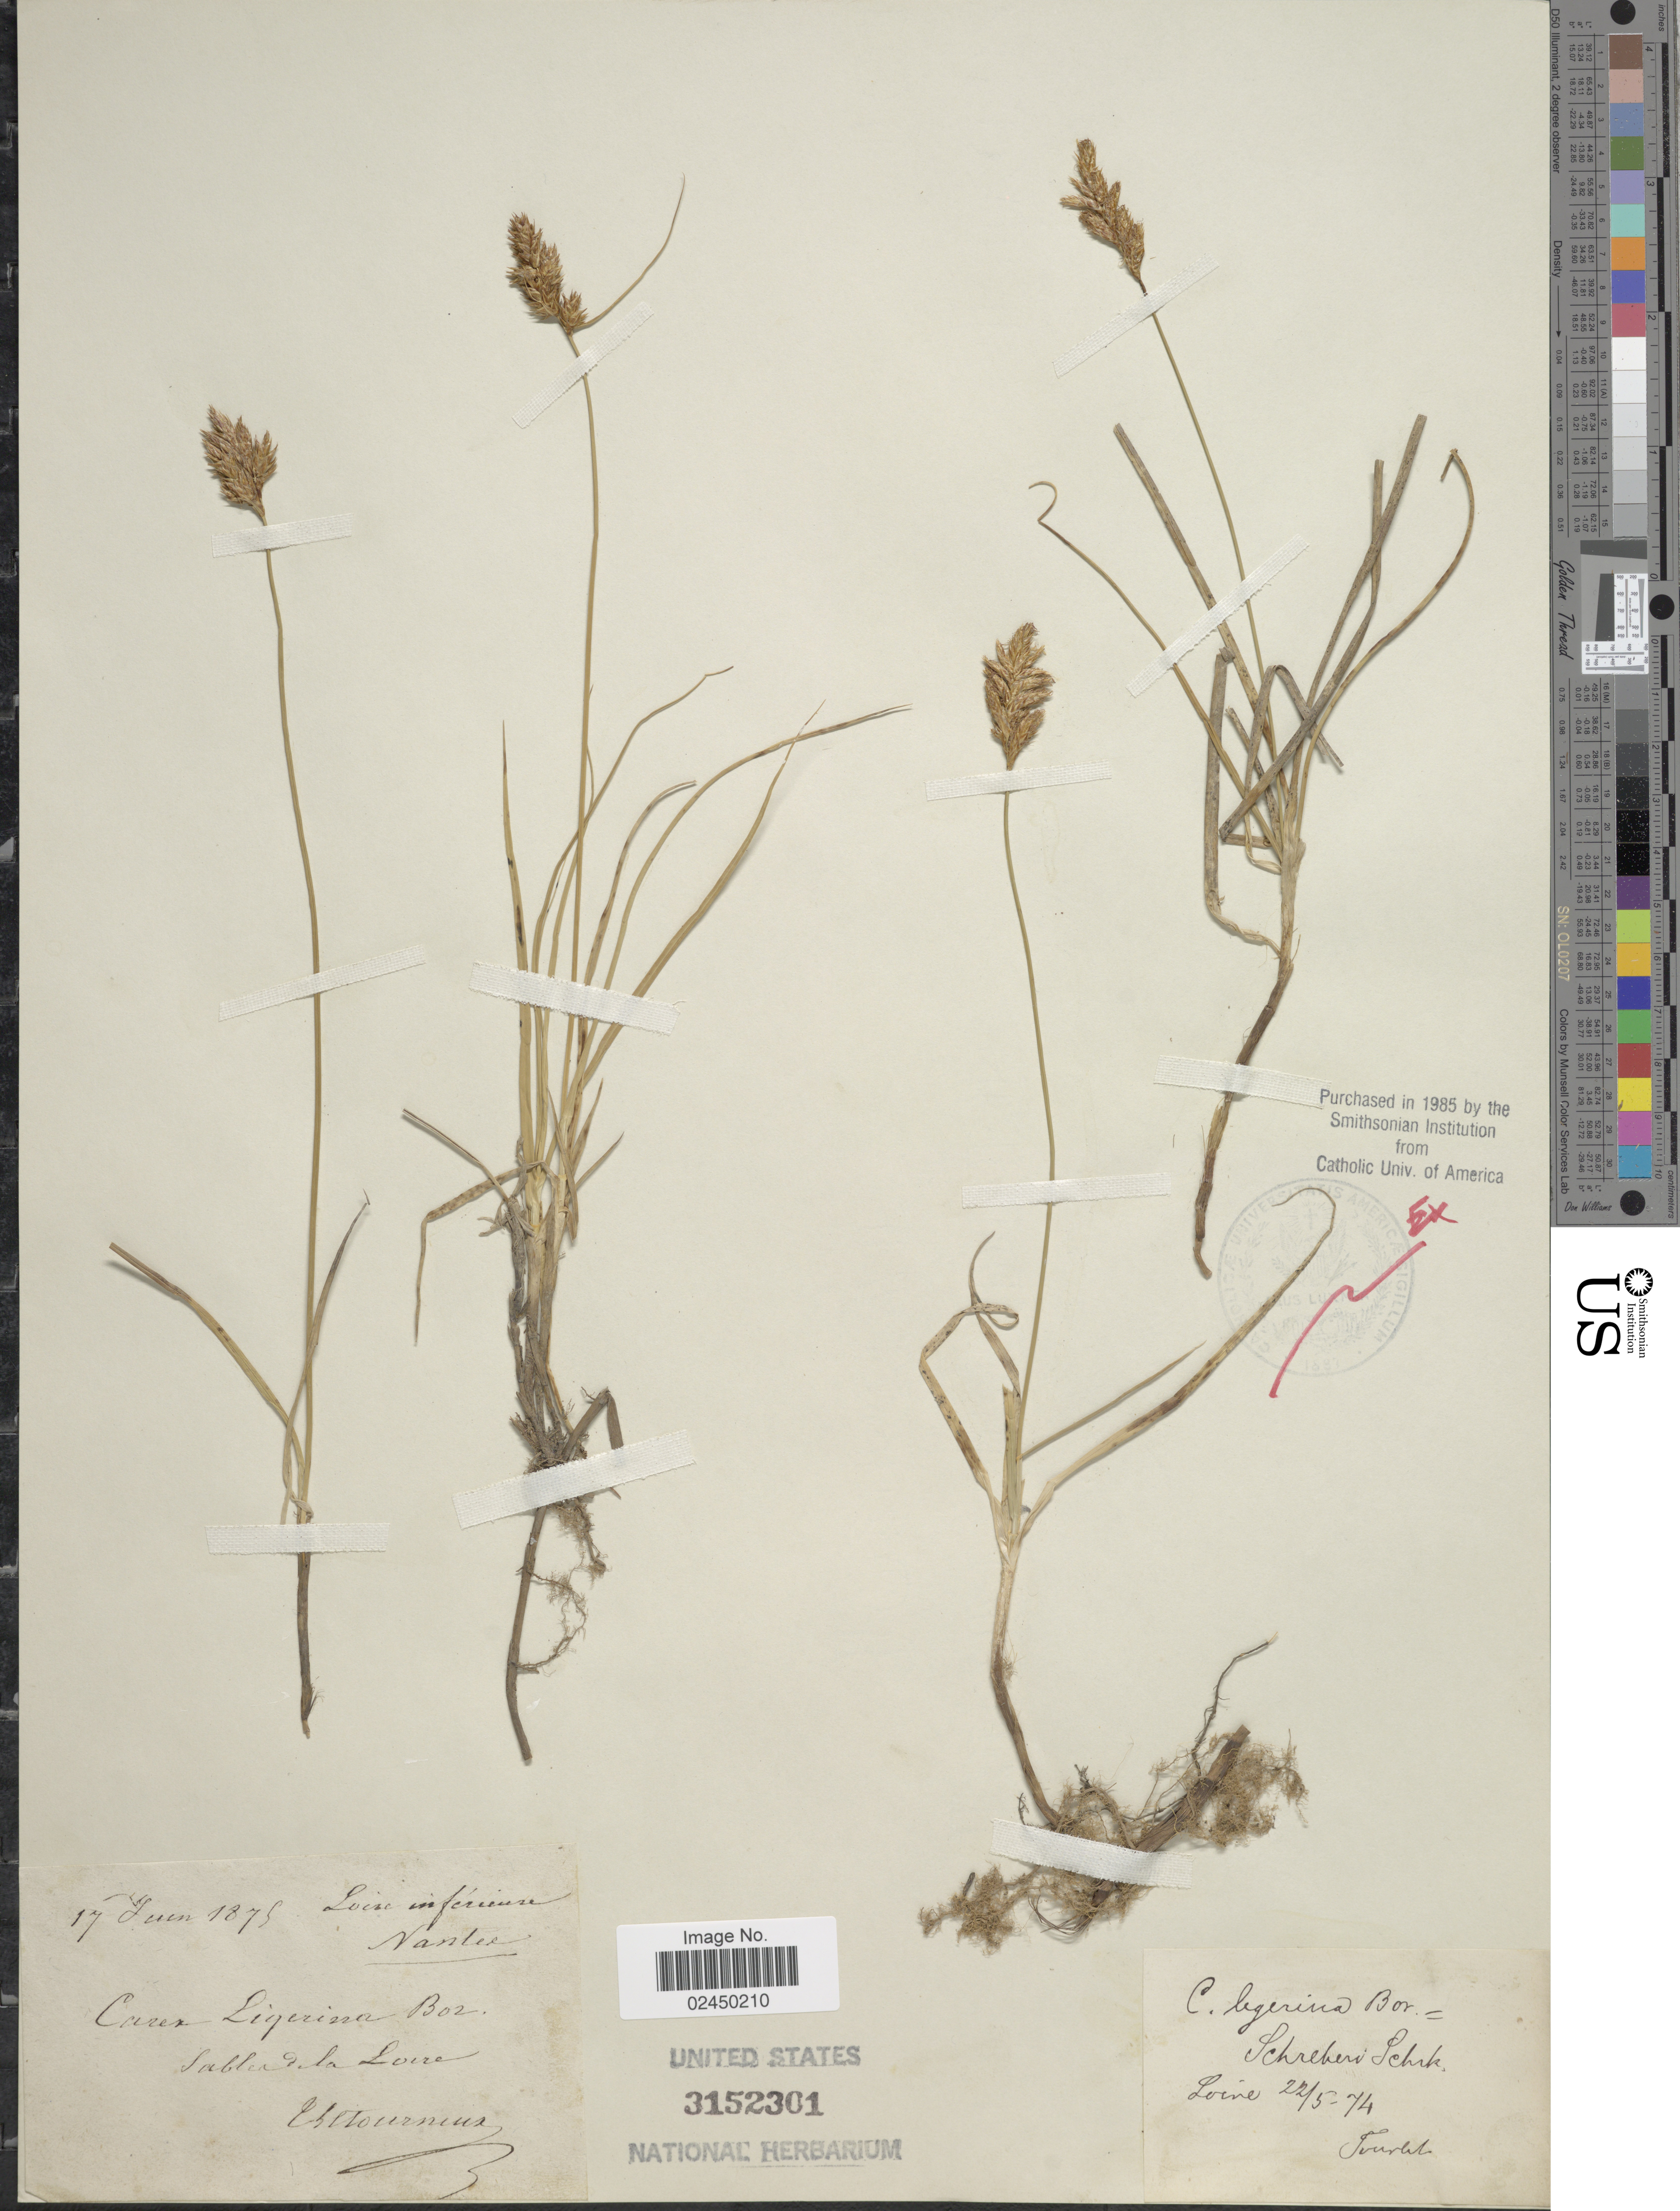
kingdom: Plantae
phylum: Tracheophyta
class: Liliopsida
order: Poales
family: Cyperaceae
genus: Carex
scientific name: Carex colchica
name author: J. Gay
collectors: E. Tourlet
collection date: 1874-05-22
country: France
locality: Loire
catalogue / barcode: US 3152301-2